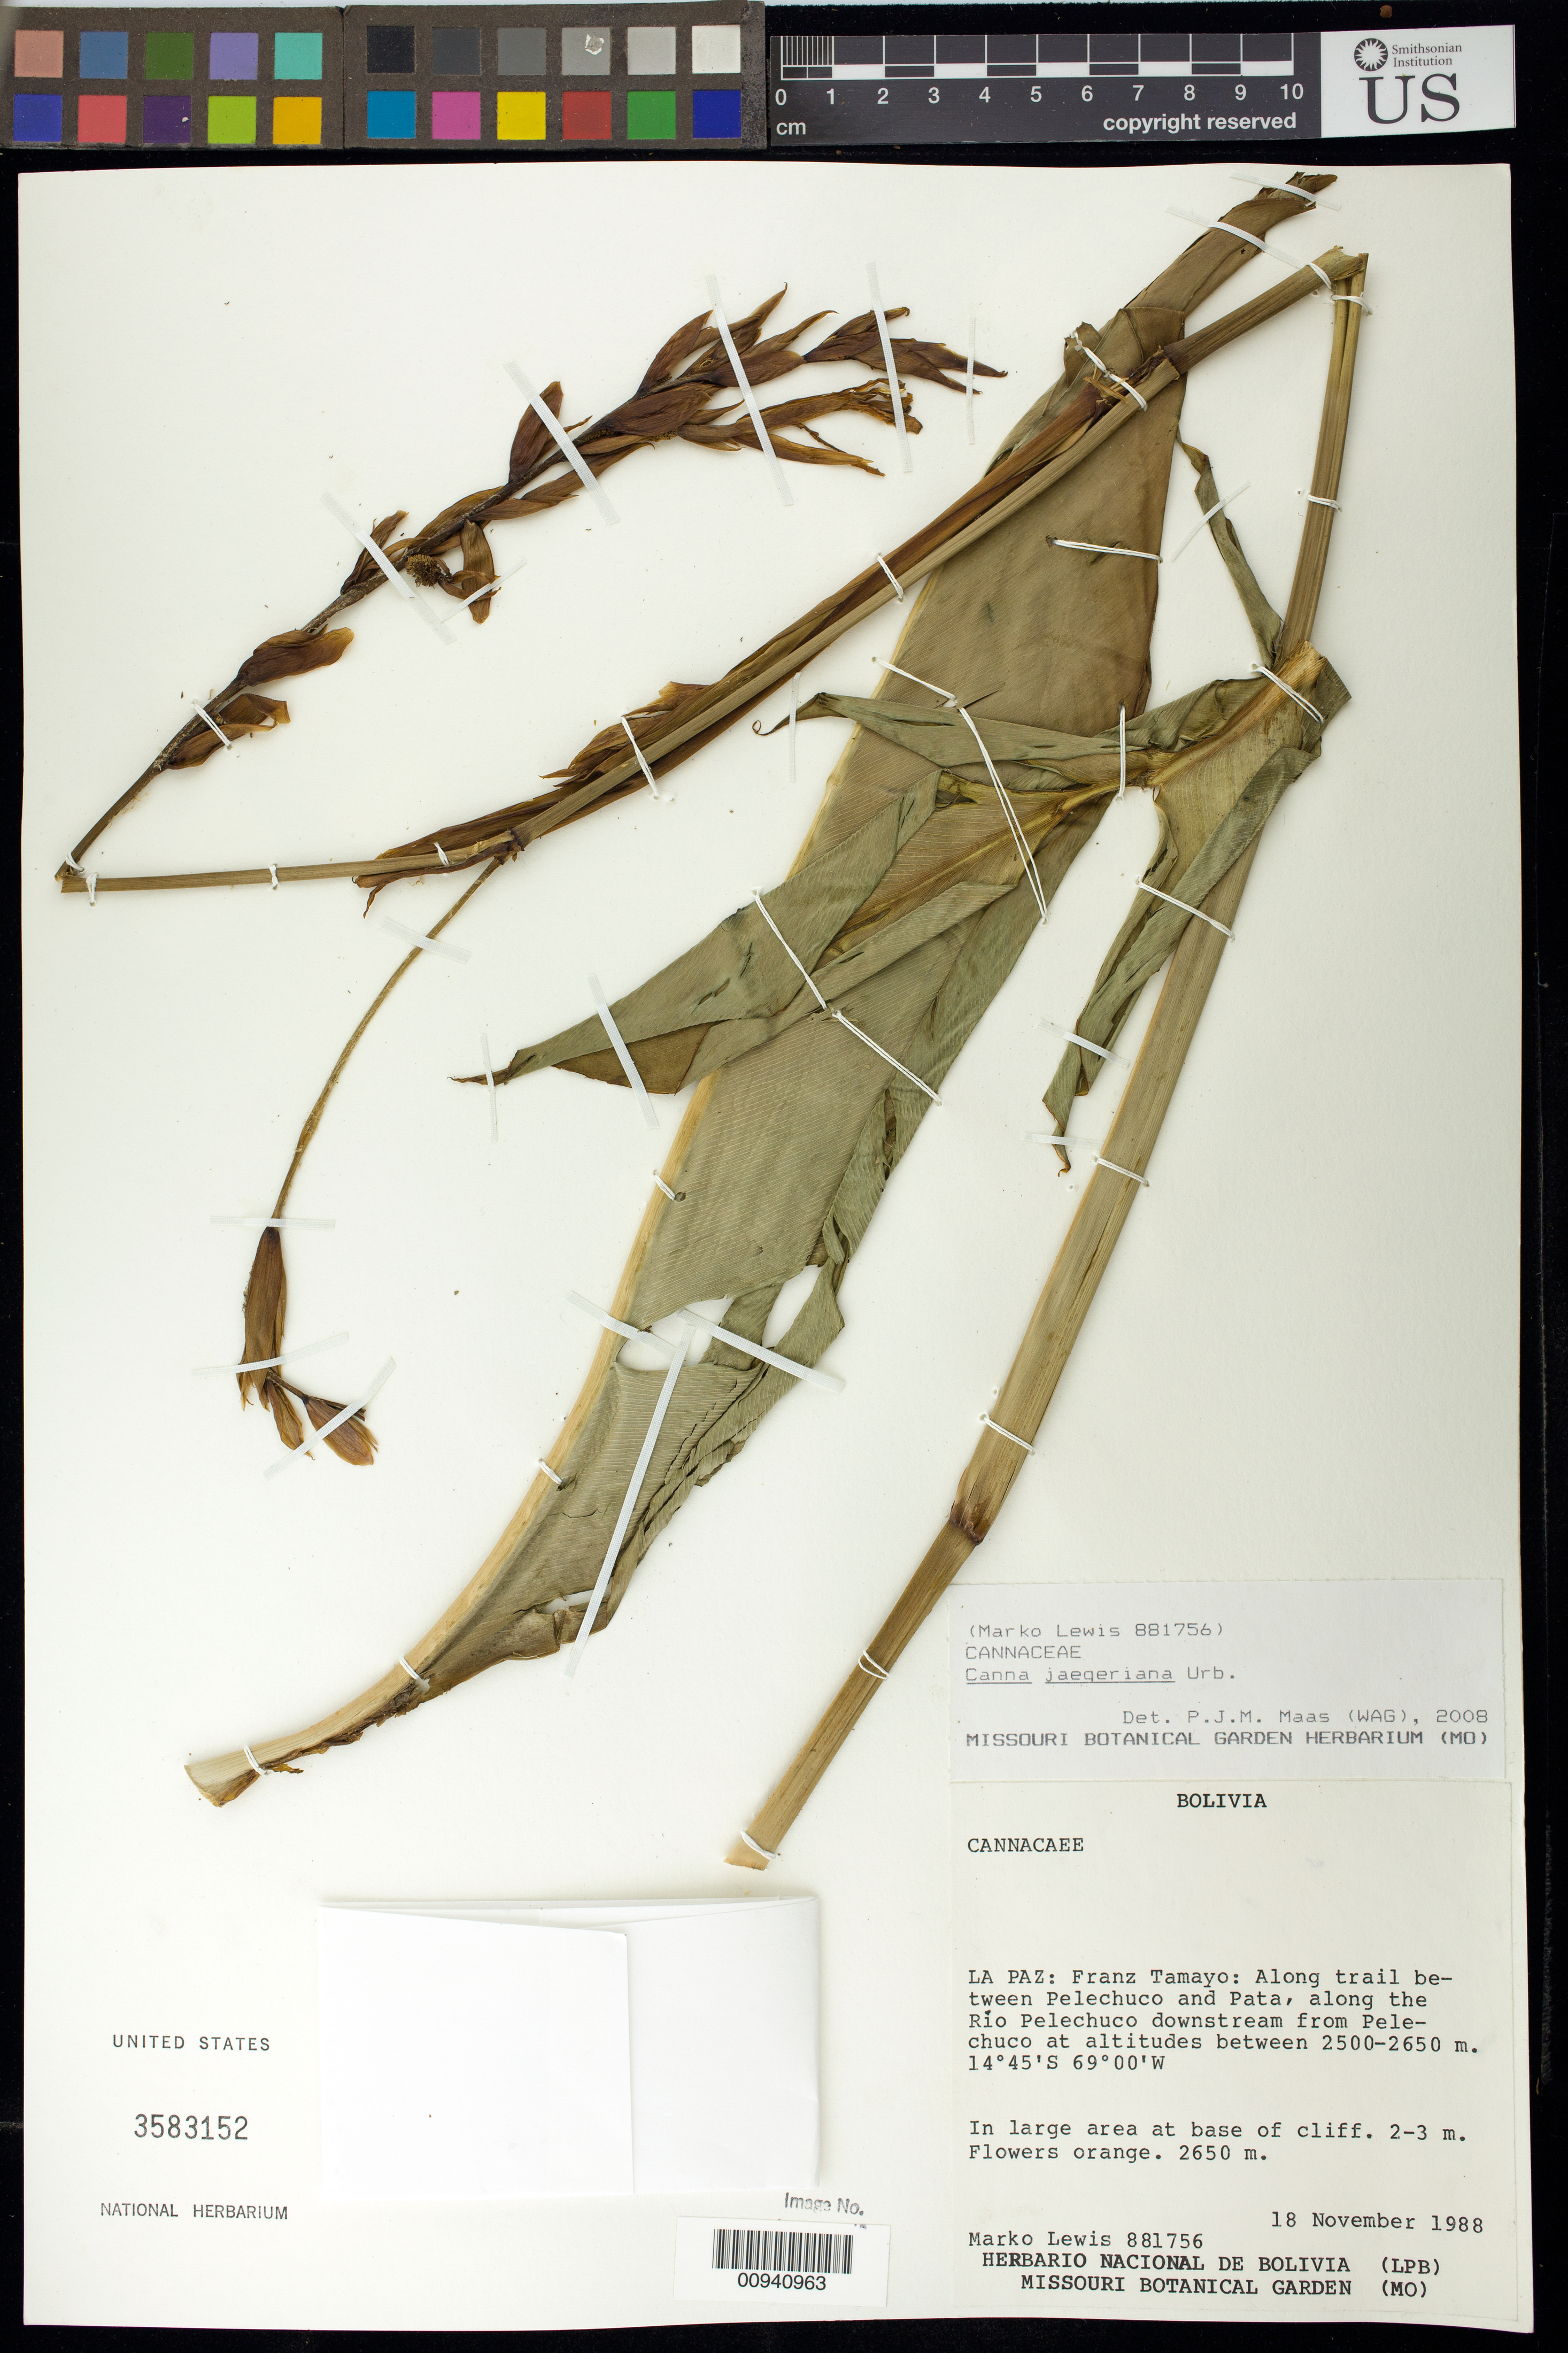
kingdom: Plantae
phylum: Tracheophyta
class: Liliopsida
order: Zingiberales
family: Cannaceae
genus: Canna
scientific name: Canna jaegeriana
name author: Urb.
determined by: Maas, Paul J. M.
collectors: M. A. Lewis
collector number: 881756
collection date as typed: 18 Nov 1988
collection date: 1988-11-18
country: Bolivia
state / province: La Paz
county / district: Franz Tamayo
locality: Along trail between Pelechuco and Pata, along the Rio Pelechuco downstream from Pelechuco.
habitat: In large area at base of cliff.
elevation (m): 2500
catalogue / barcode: US 3583152